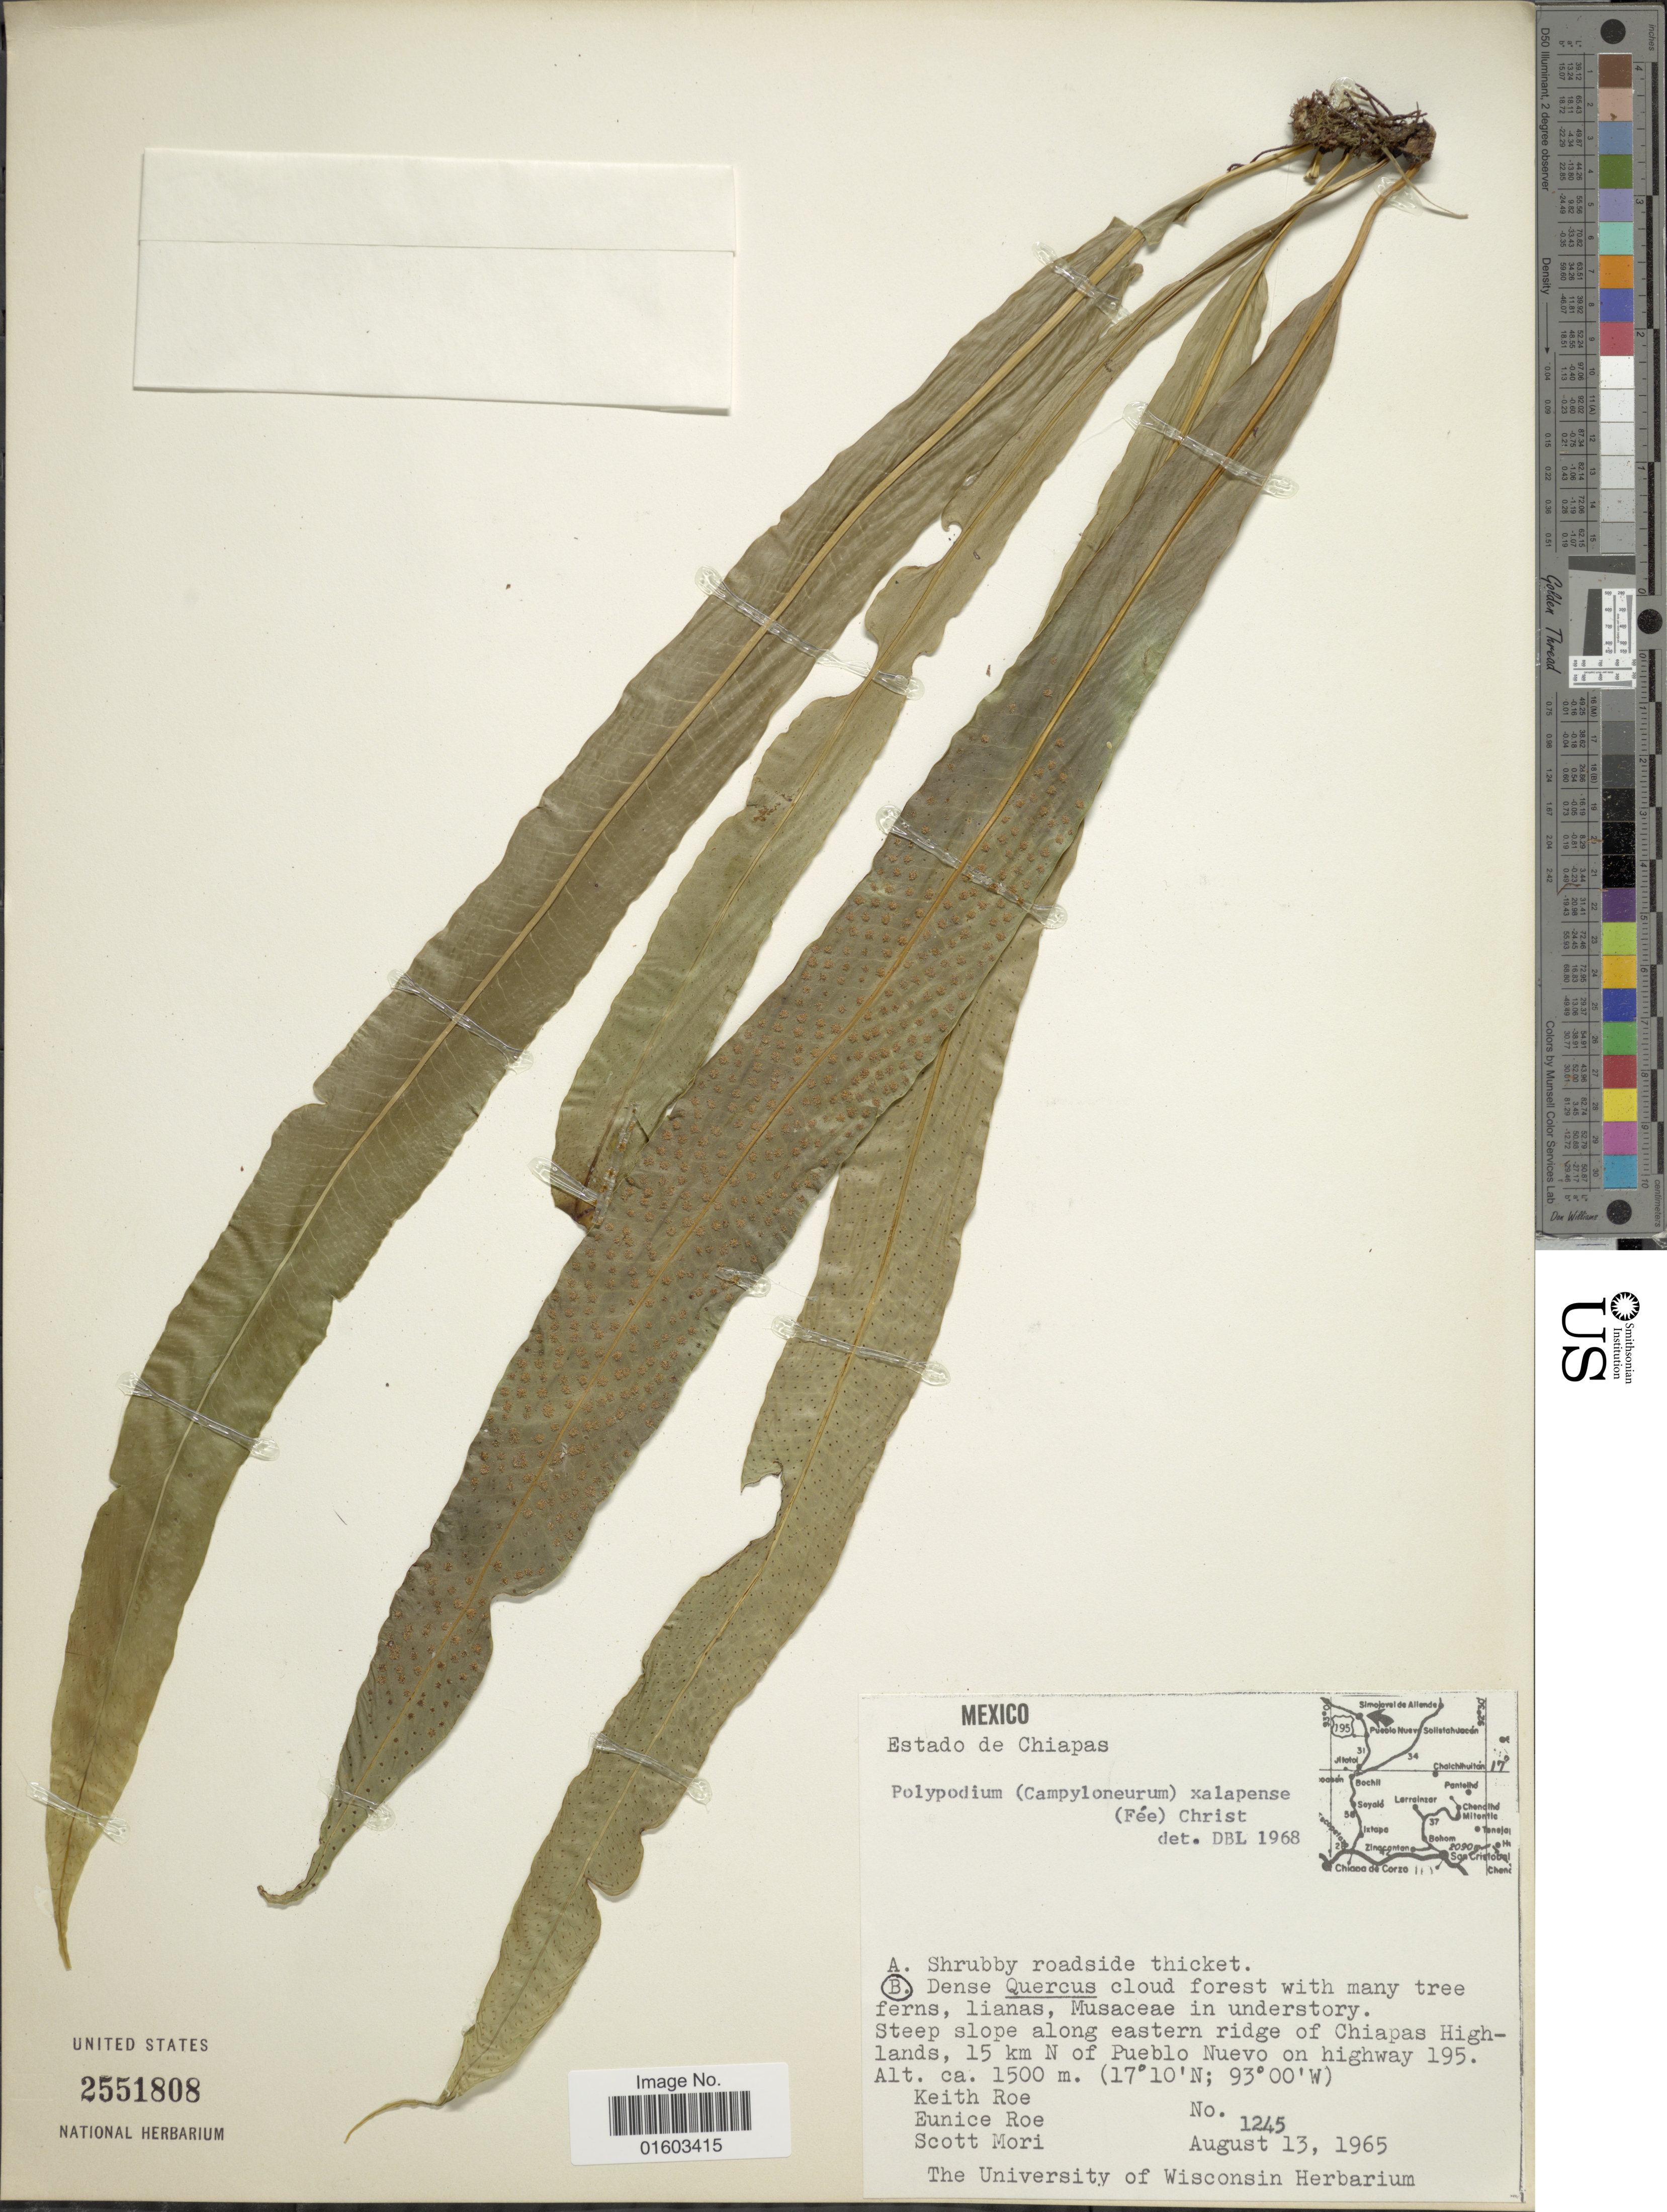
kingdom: Plantae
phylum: Tracheophyta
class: Polypodiopsida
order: Polypodiales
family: Polypodiaceae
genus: Campyloneurum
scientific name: Campyloneurum xalapense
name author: Fée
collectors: K. E. Roe, E. Roe & S. Mori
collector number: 1245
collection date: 1965-08-13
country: Mexico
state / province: Chiapas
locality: Estado de Chiapas. Steep slope along eastern ridge of Chiapas Highlands, 15 km N of Pueblo Nuevo on Highway 195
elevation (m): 1500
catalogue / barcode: US 2551808